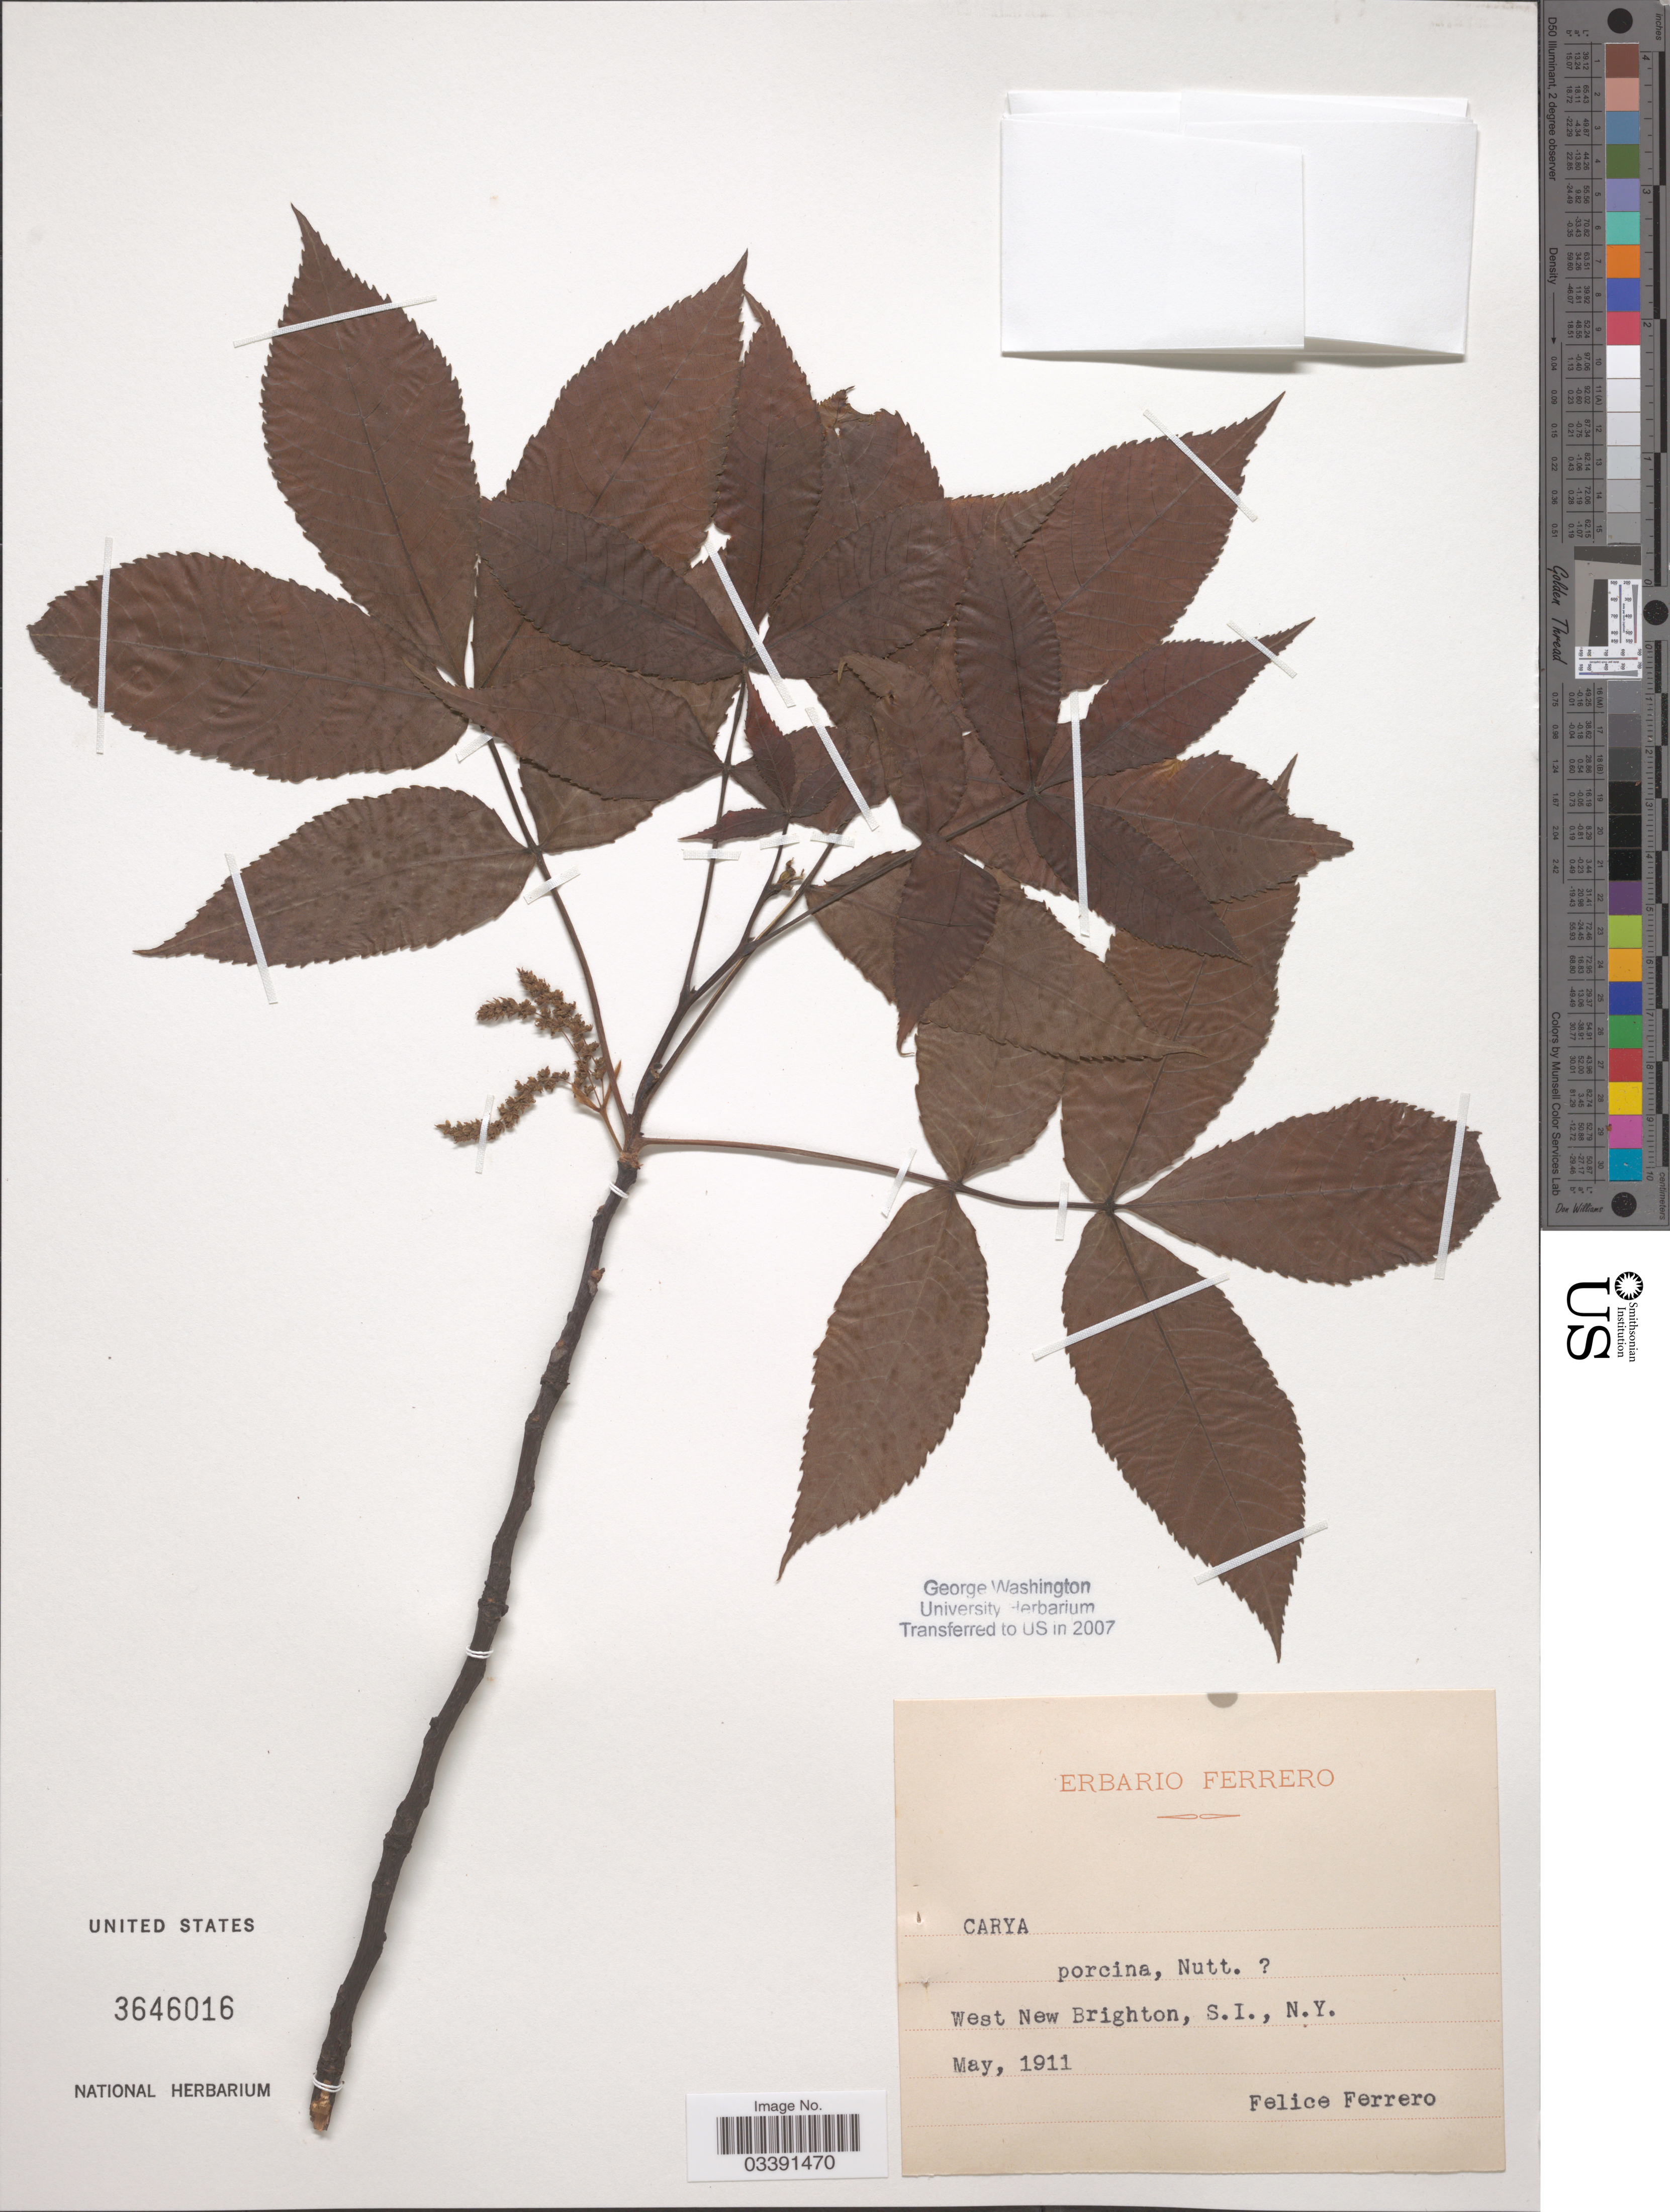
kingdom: Plantae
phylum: Tracheophyta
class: Magnoliopsida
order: Fagales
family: Juglandaceae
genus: Carya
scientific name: Carya glabra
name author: (Mill.) Sweet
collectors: F. Ferrero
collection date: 1911-05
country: United States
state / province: New York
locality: West New Brighton, S.I., N.Y.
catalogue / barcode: US 3646016